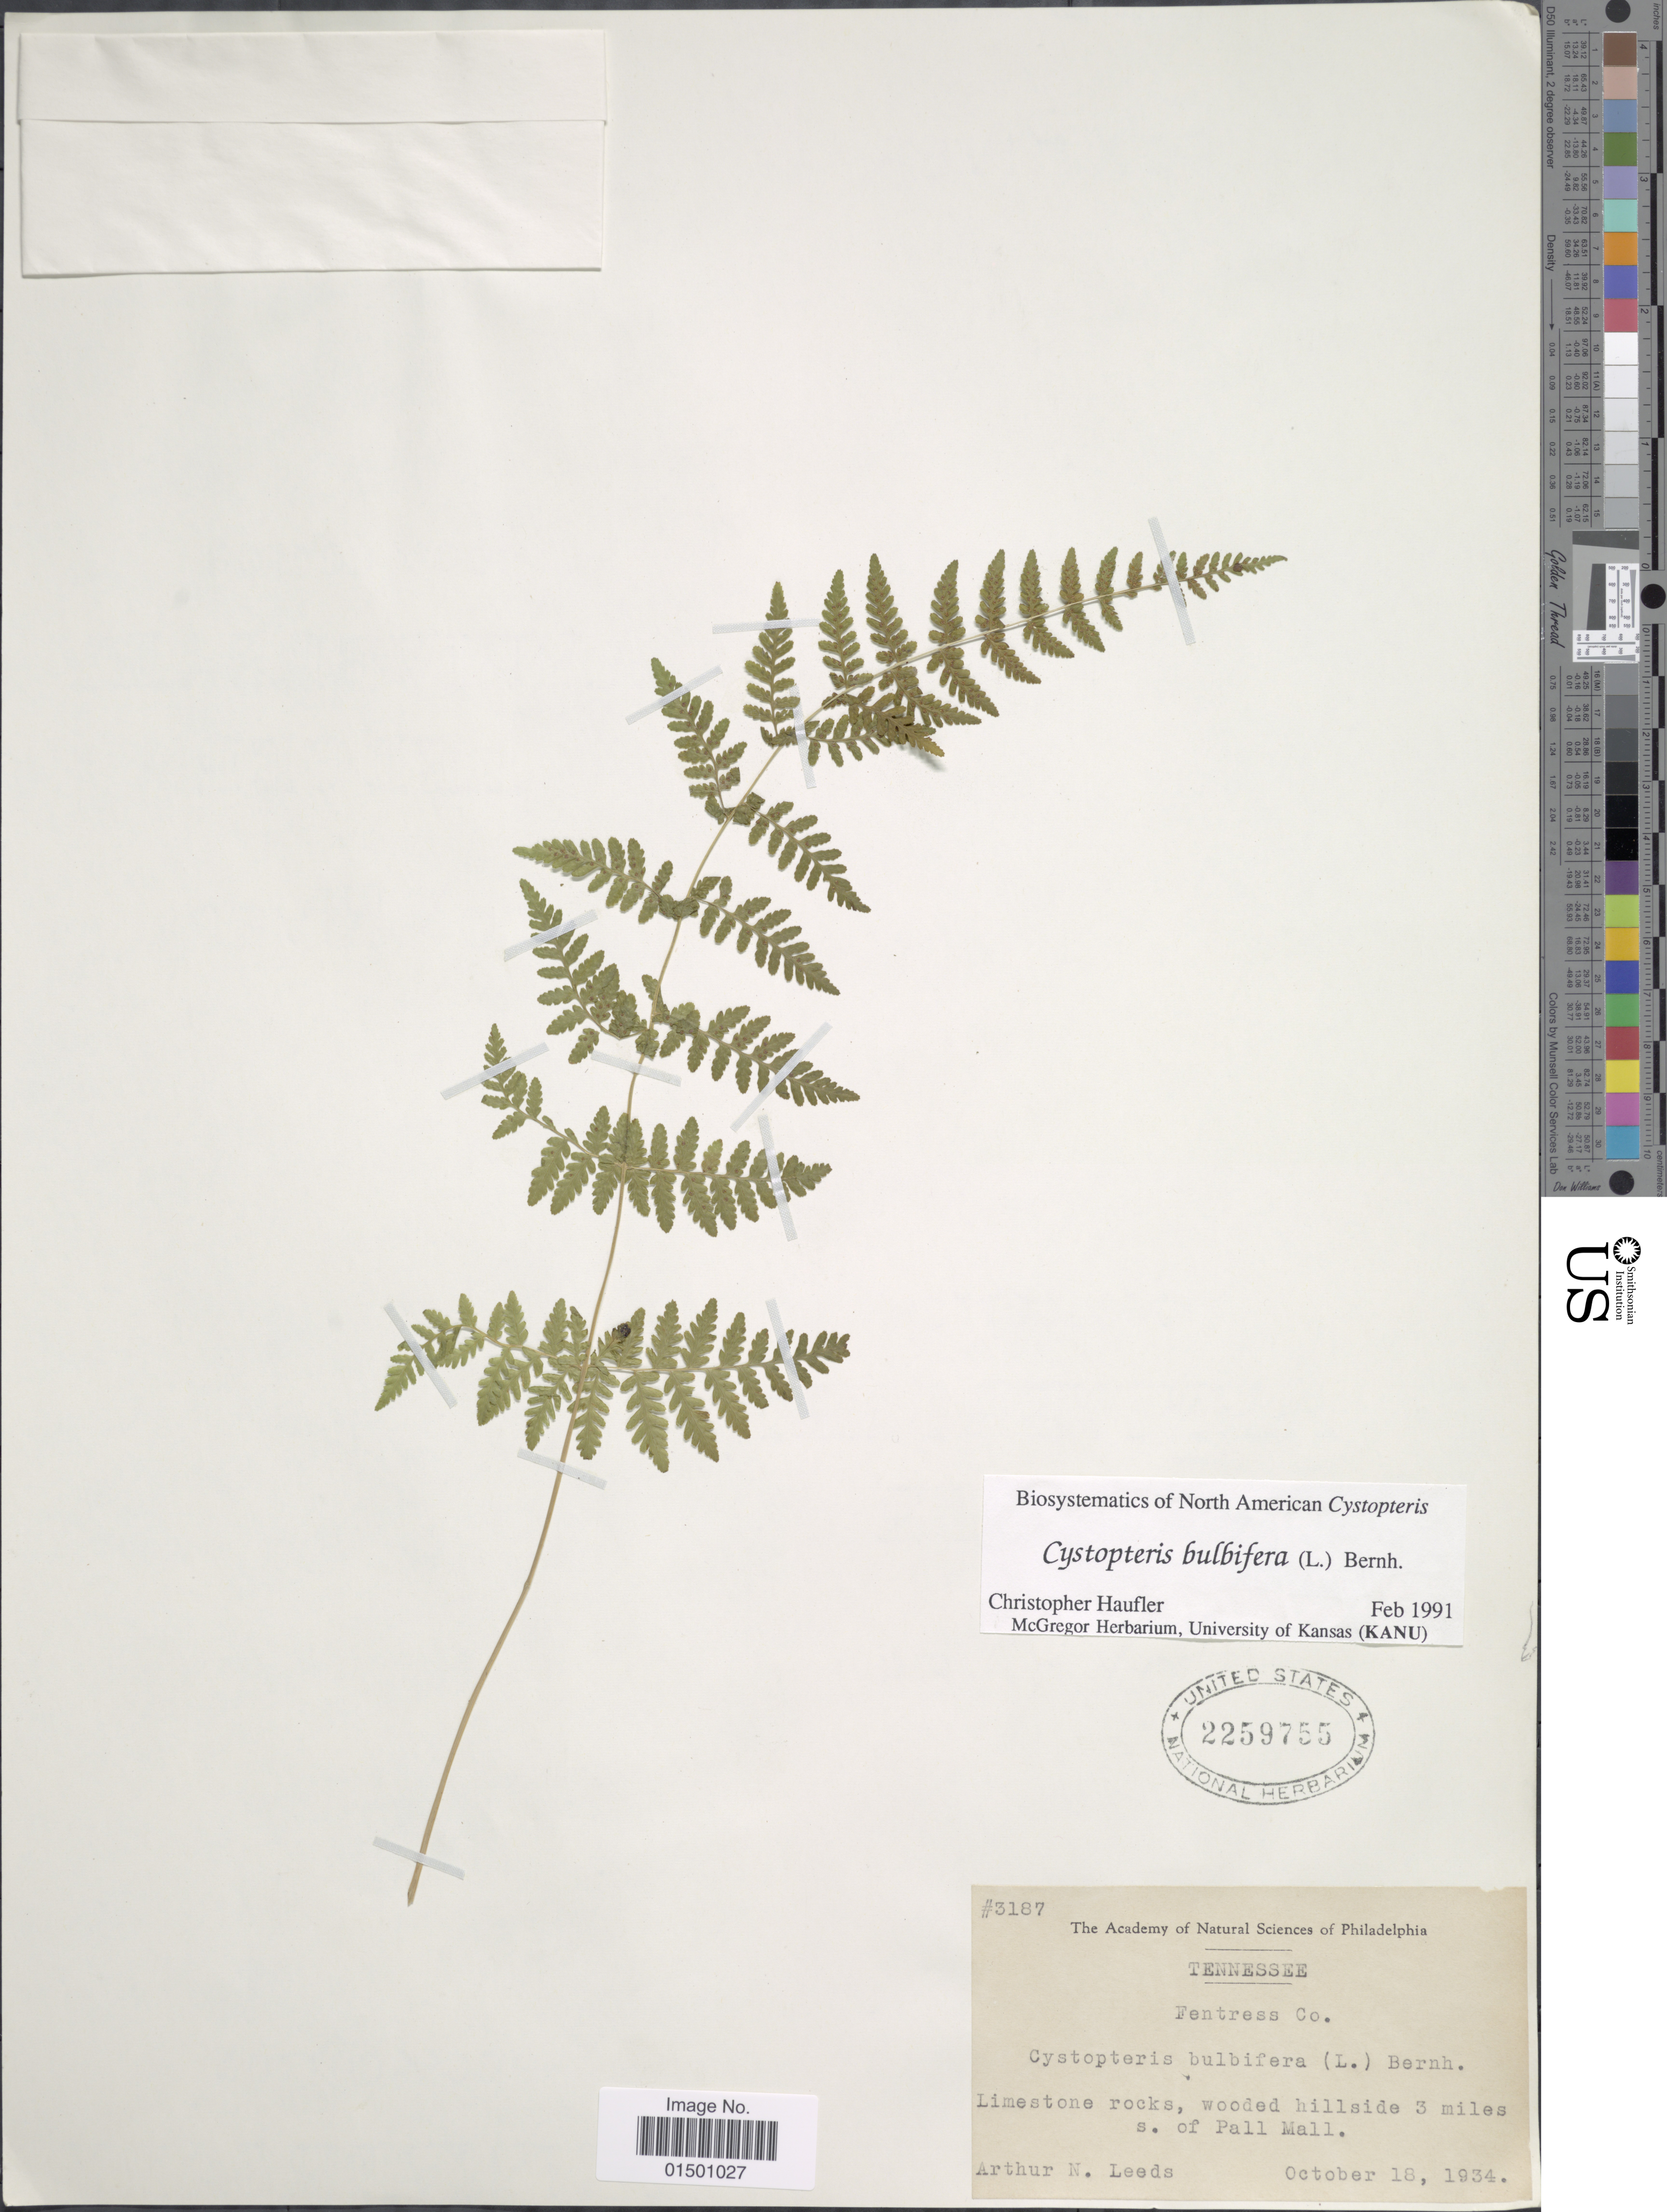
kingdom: Plantae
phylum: Tracheophyta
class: Polypodiopsida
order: Polypodiales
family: Cystopteridaceae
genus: Cystopteris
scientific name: Cystopteris bulbifera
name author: (L.) Bernh.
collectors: A. N. Leeds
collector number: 3187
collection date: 1934-10-18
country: United States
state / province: Tennessee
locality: Fentress Co., wooded hillside 3 miles s. of Pall Mall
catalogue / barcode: US 2259755